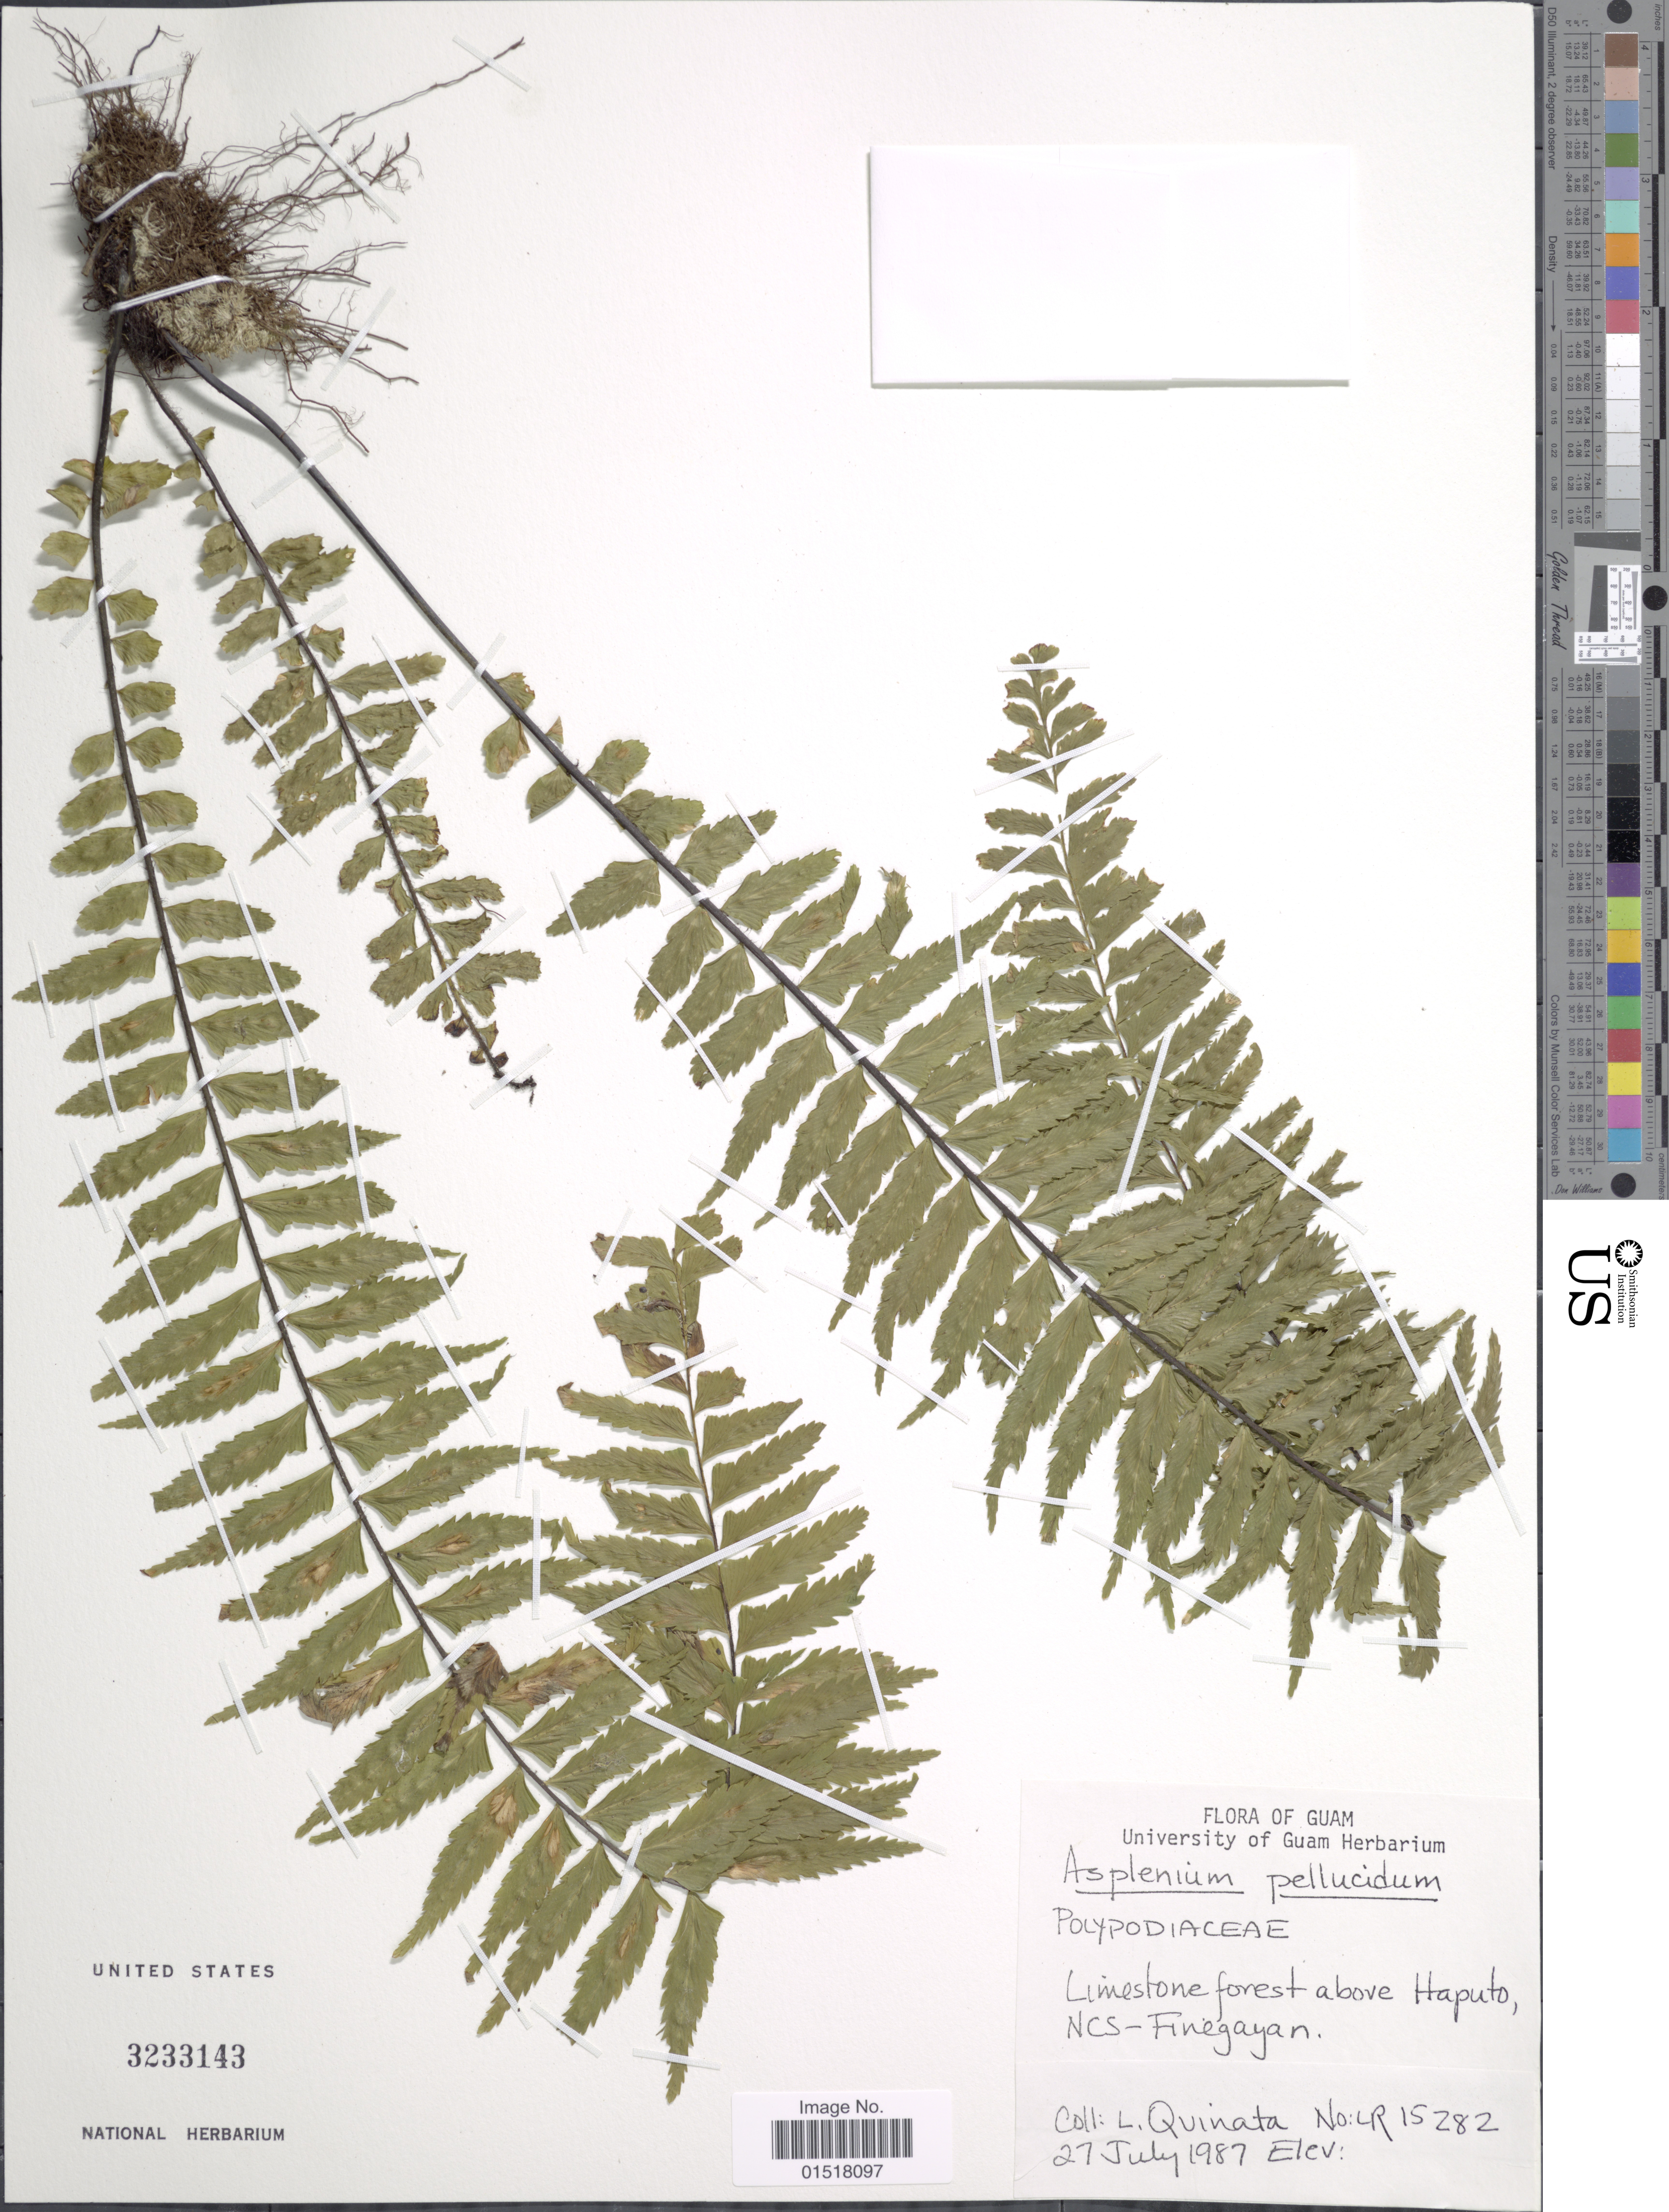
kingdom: Plantae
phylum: Tracheophyta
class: Polypodiopsida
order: Polypodiales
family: Aspleniaceae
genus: Asplenium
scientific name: Asplenium pellucidum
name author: Lam.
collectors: L. Quinata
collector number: LR 15282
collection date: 1987-07-27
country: Guam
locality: Limestone forest above Haputo, NCS-Finegayan.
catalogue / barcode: US 3233143